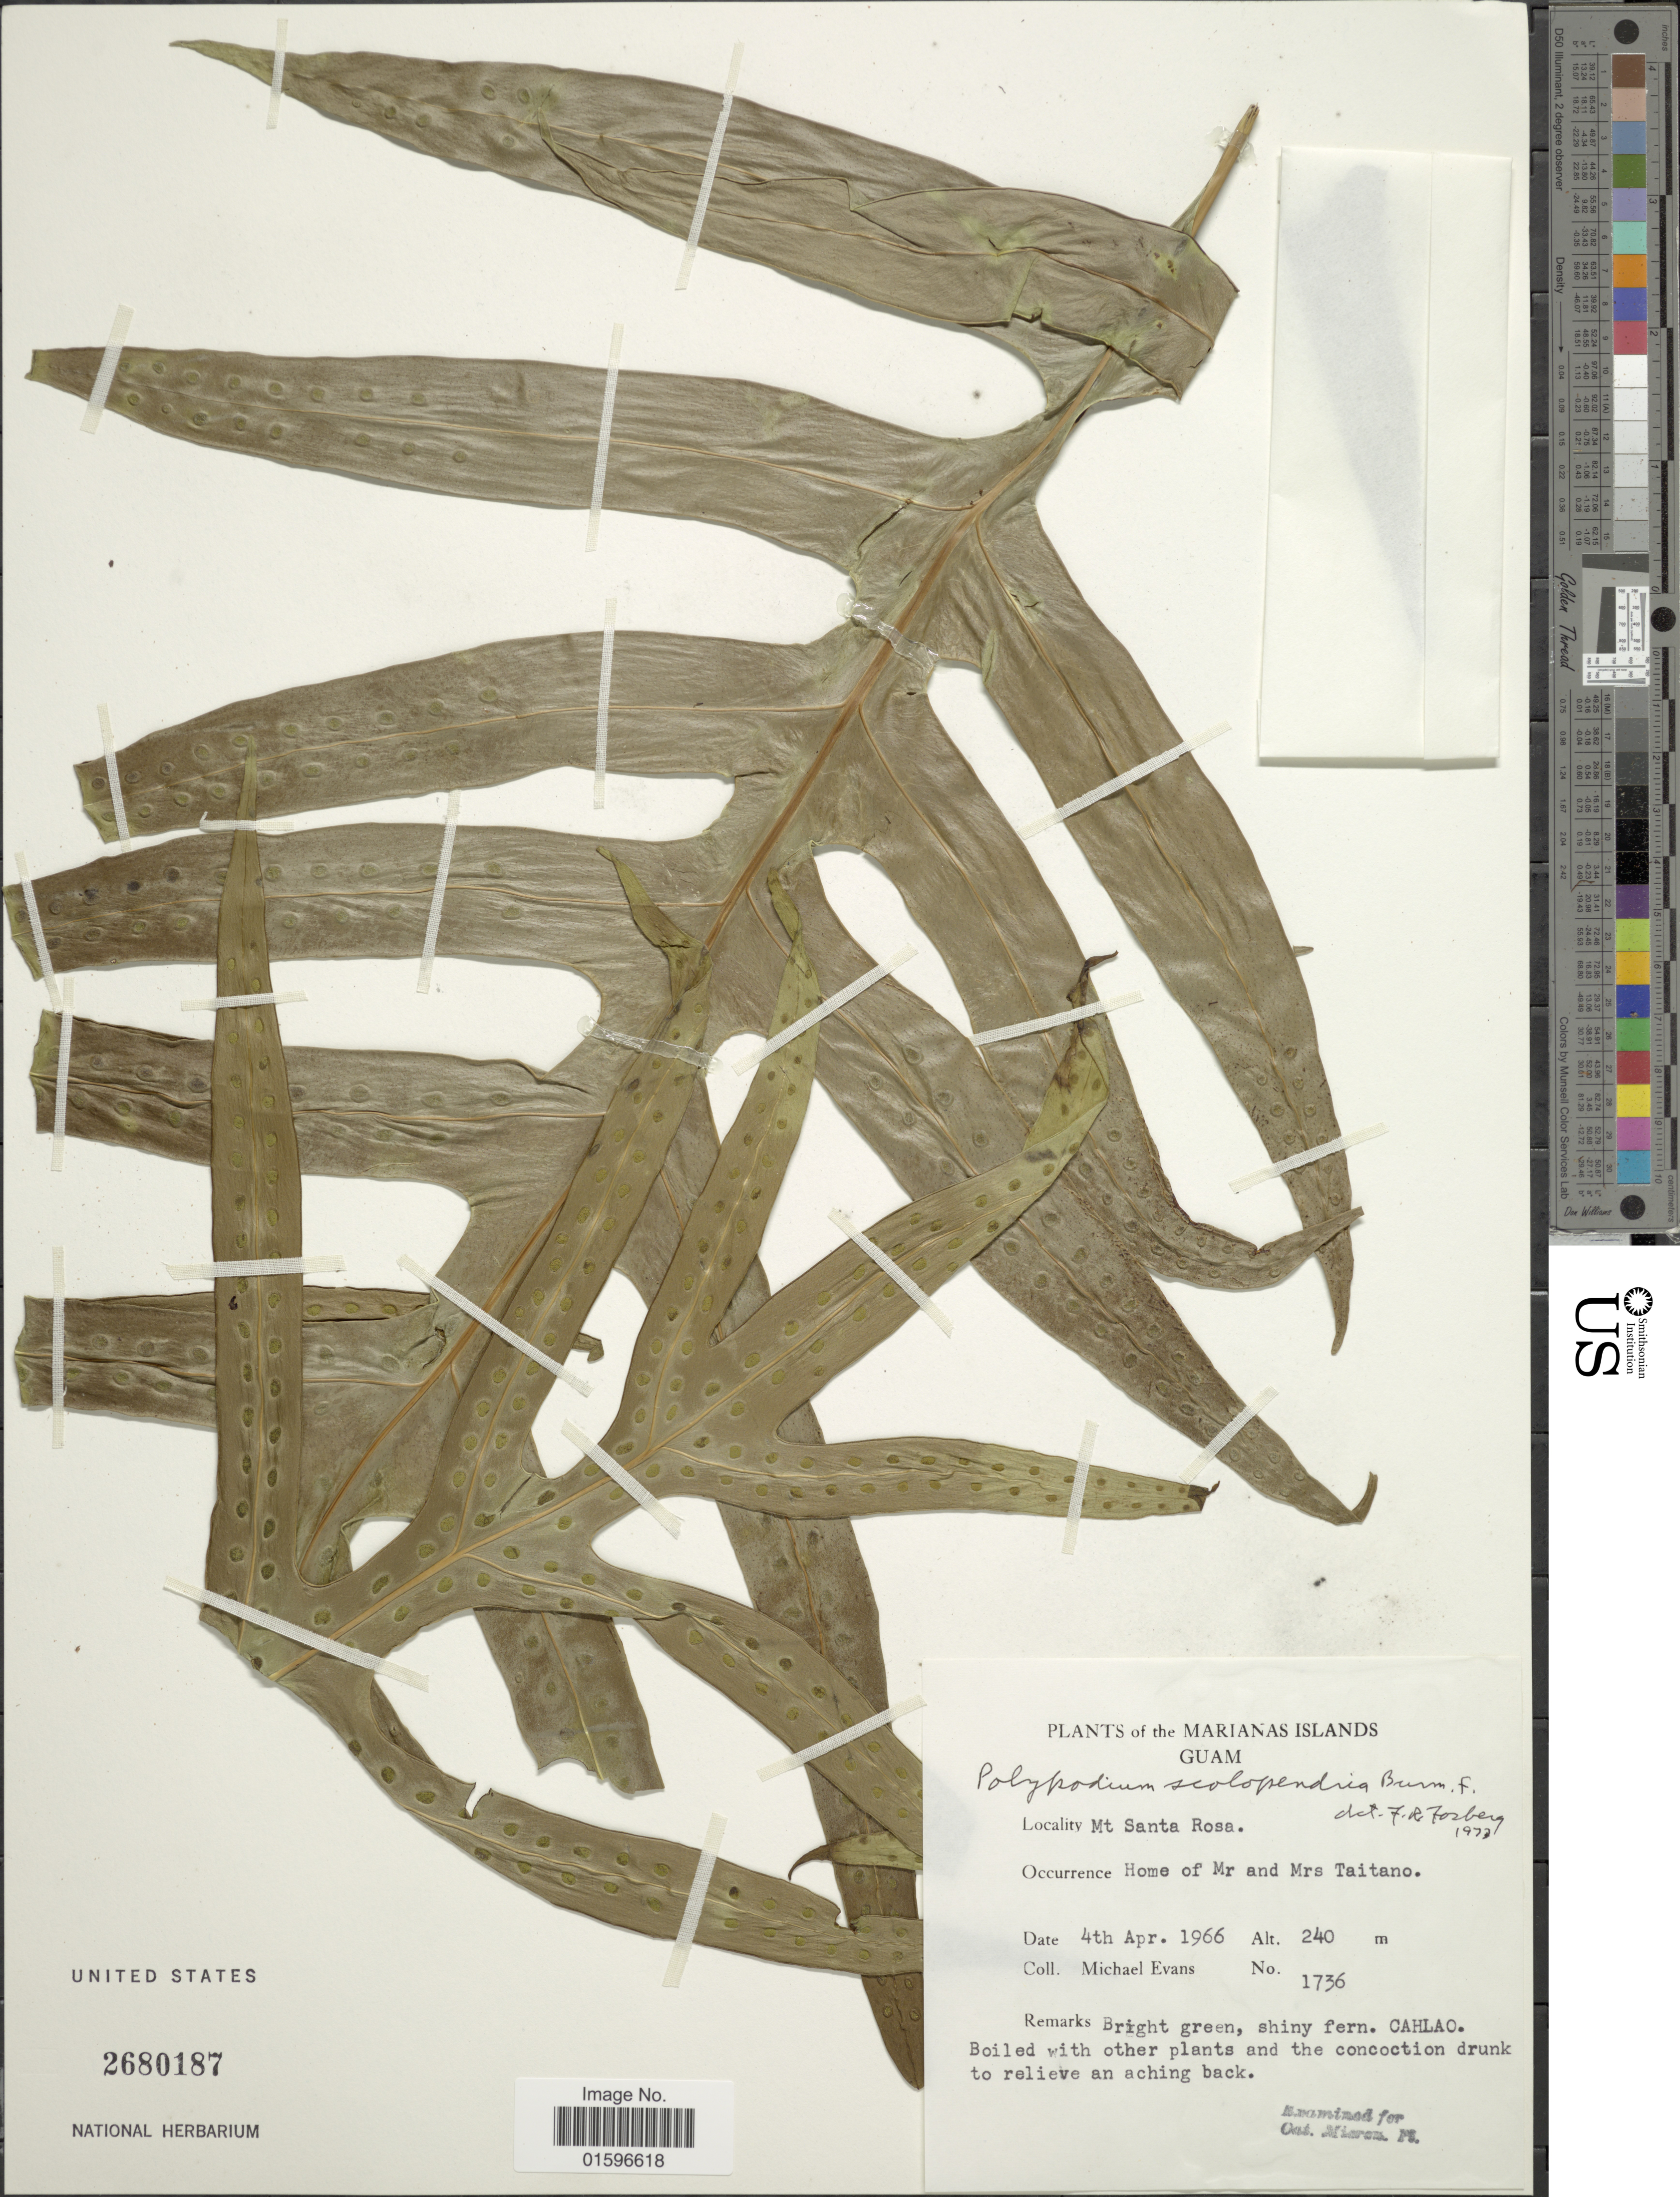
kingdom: Plantae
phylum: Tracheophyta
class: Polypodiopsida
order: Polypodiales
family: Polypodiaceae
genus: Polypodium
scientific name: Polypodium scolopendria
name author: Burm. f.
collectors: M. Evans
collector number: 1736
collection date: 1966-04-04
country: Guam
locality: Marianas Islands, Guam, Mt Santa Rosa. Home of Mr and Mrs Taitano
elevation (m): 240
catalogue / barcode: US 2680187